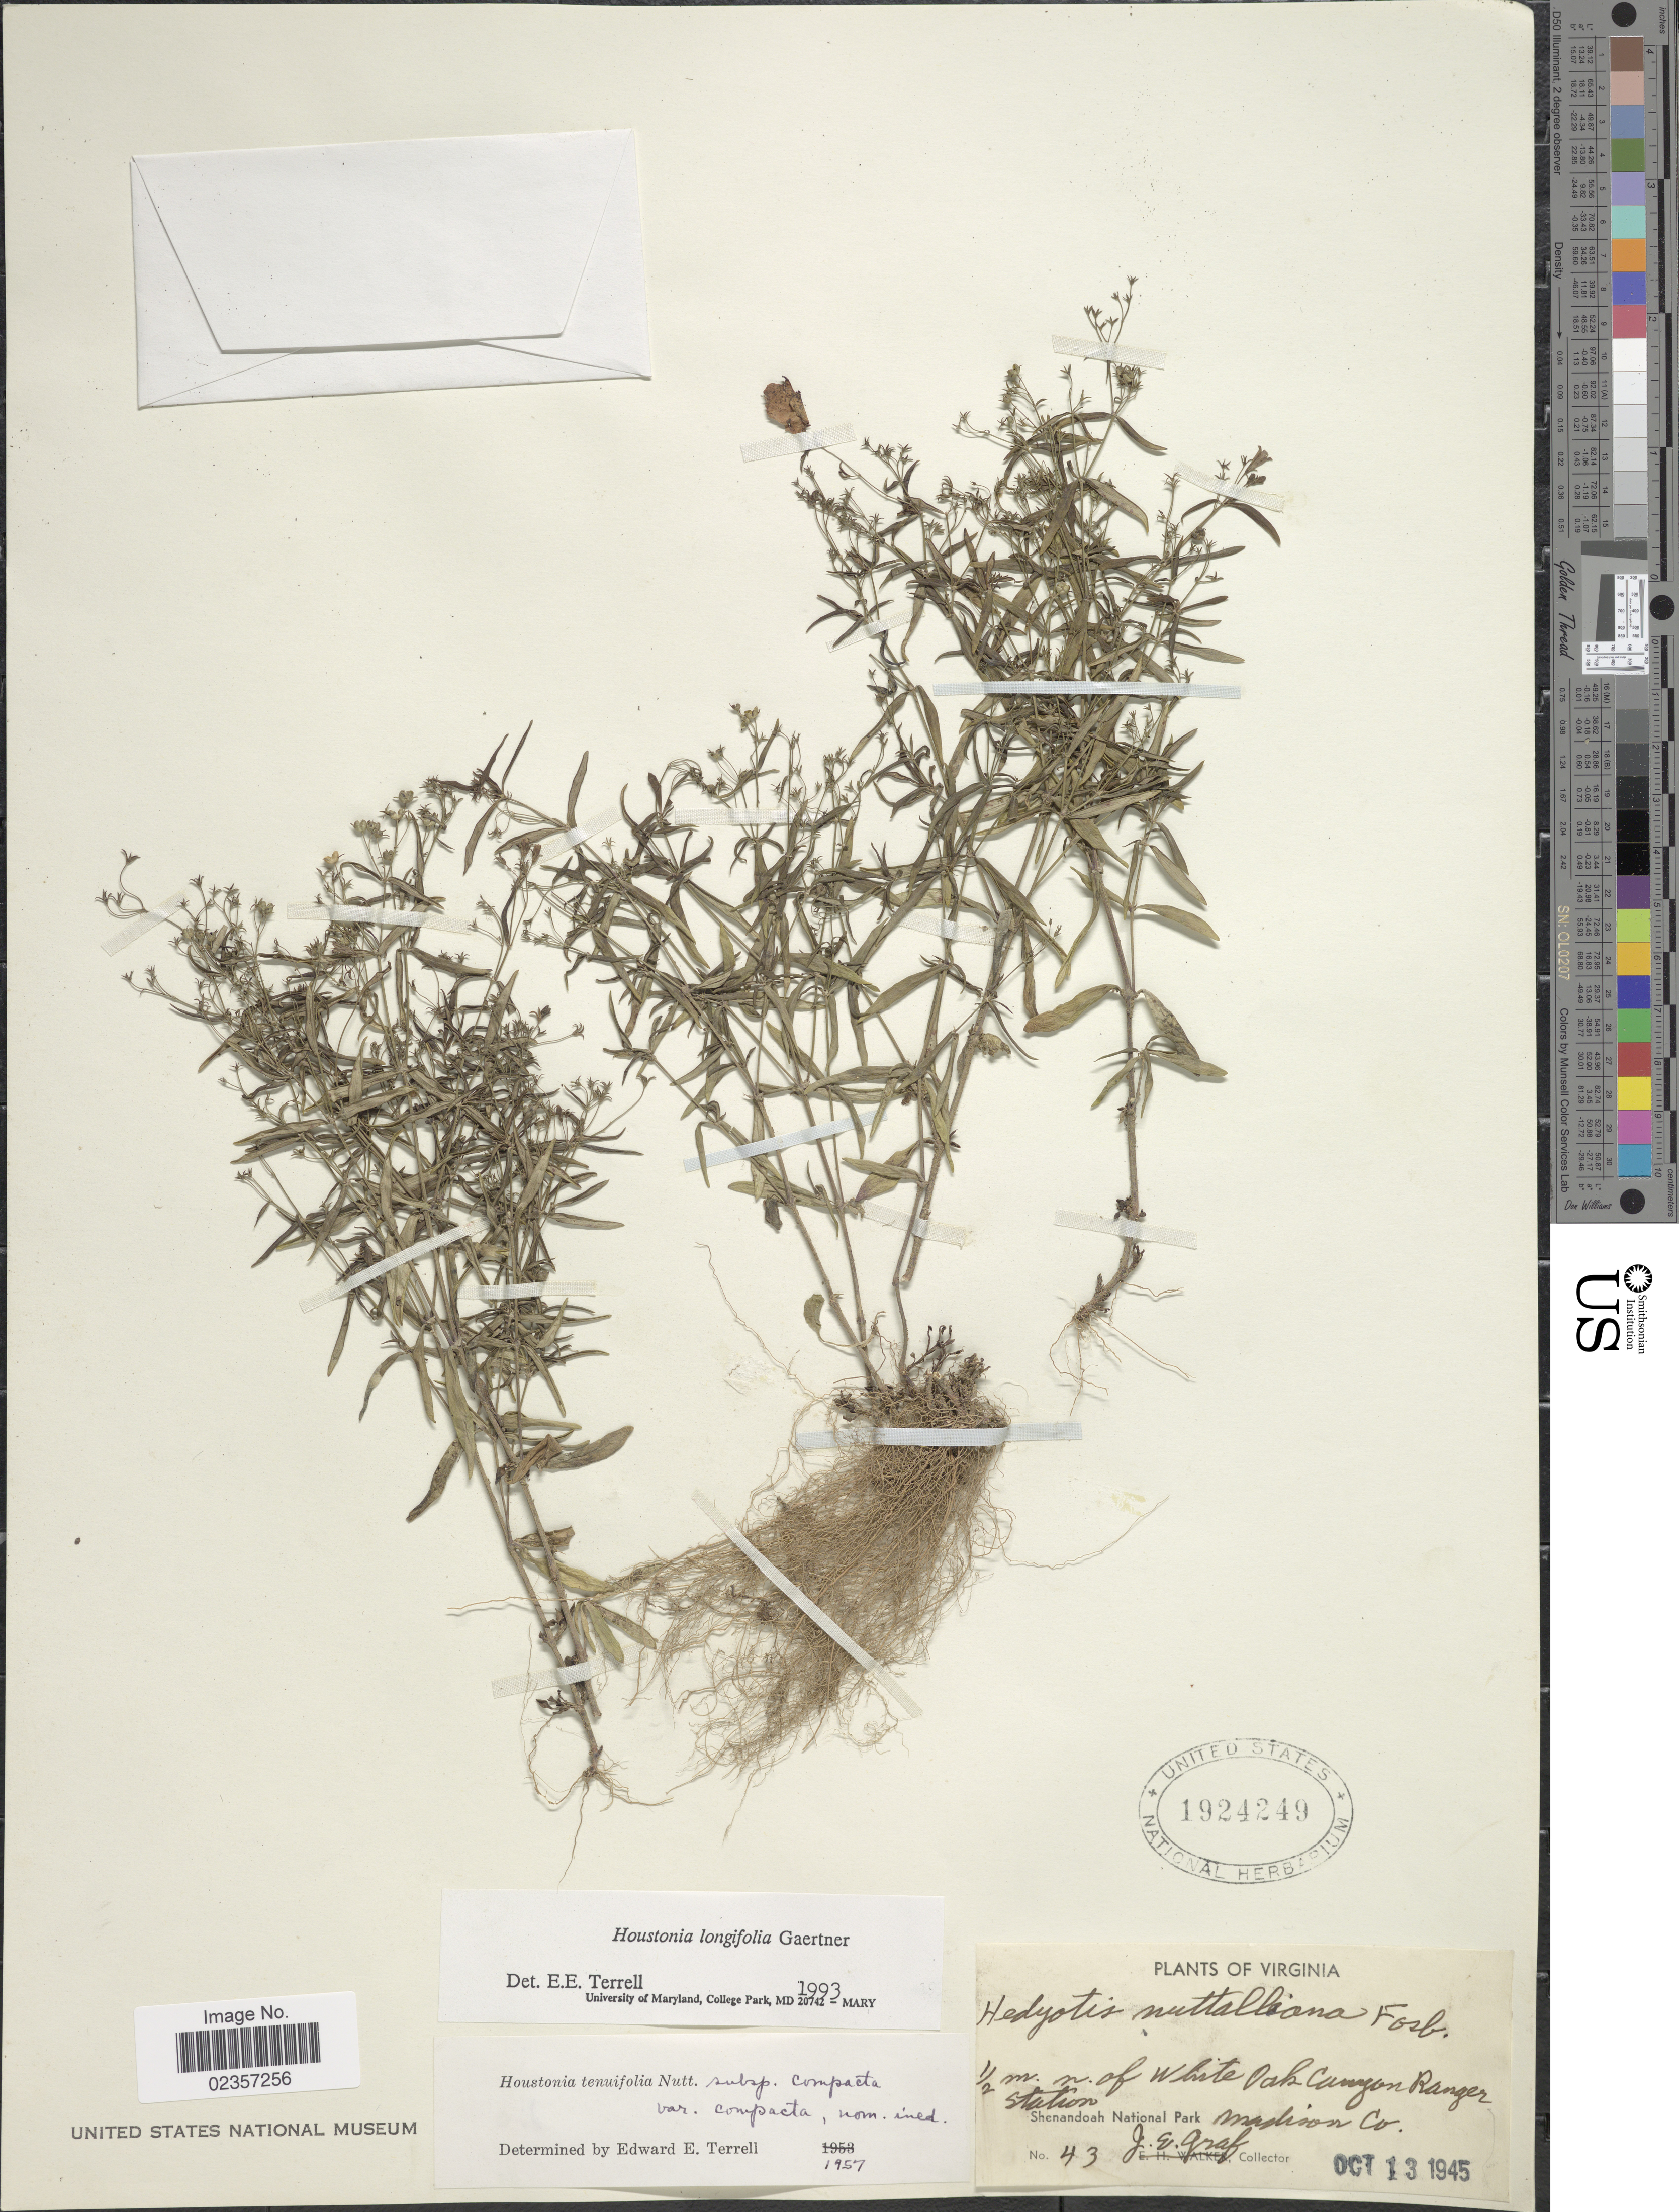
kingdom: Plantae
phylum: Tracheophyta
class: Magnoliopsida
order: Gentianales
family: Rubiaceae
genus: Houstonia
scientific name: Houstonia longifolia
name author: Gaertn.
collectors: J. Graf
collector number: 43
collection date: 1945-10-13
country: United States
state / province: Virginia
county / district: Madison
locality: ½ m. n. of White Oak Canyon Ranger Station. Shenandoah National Park. Madison Co.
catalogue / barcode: US 1924249